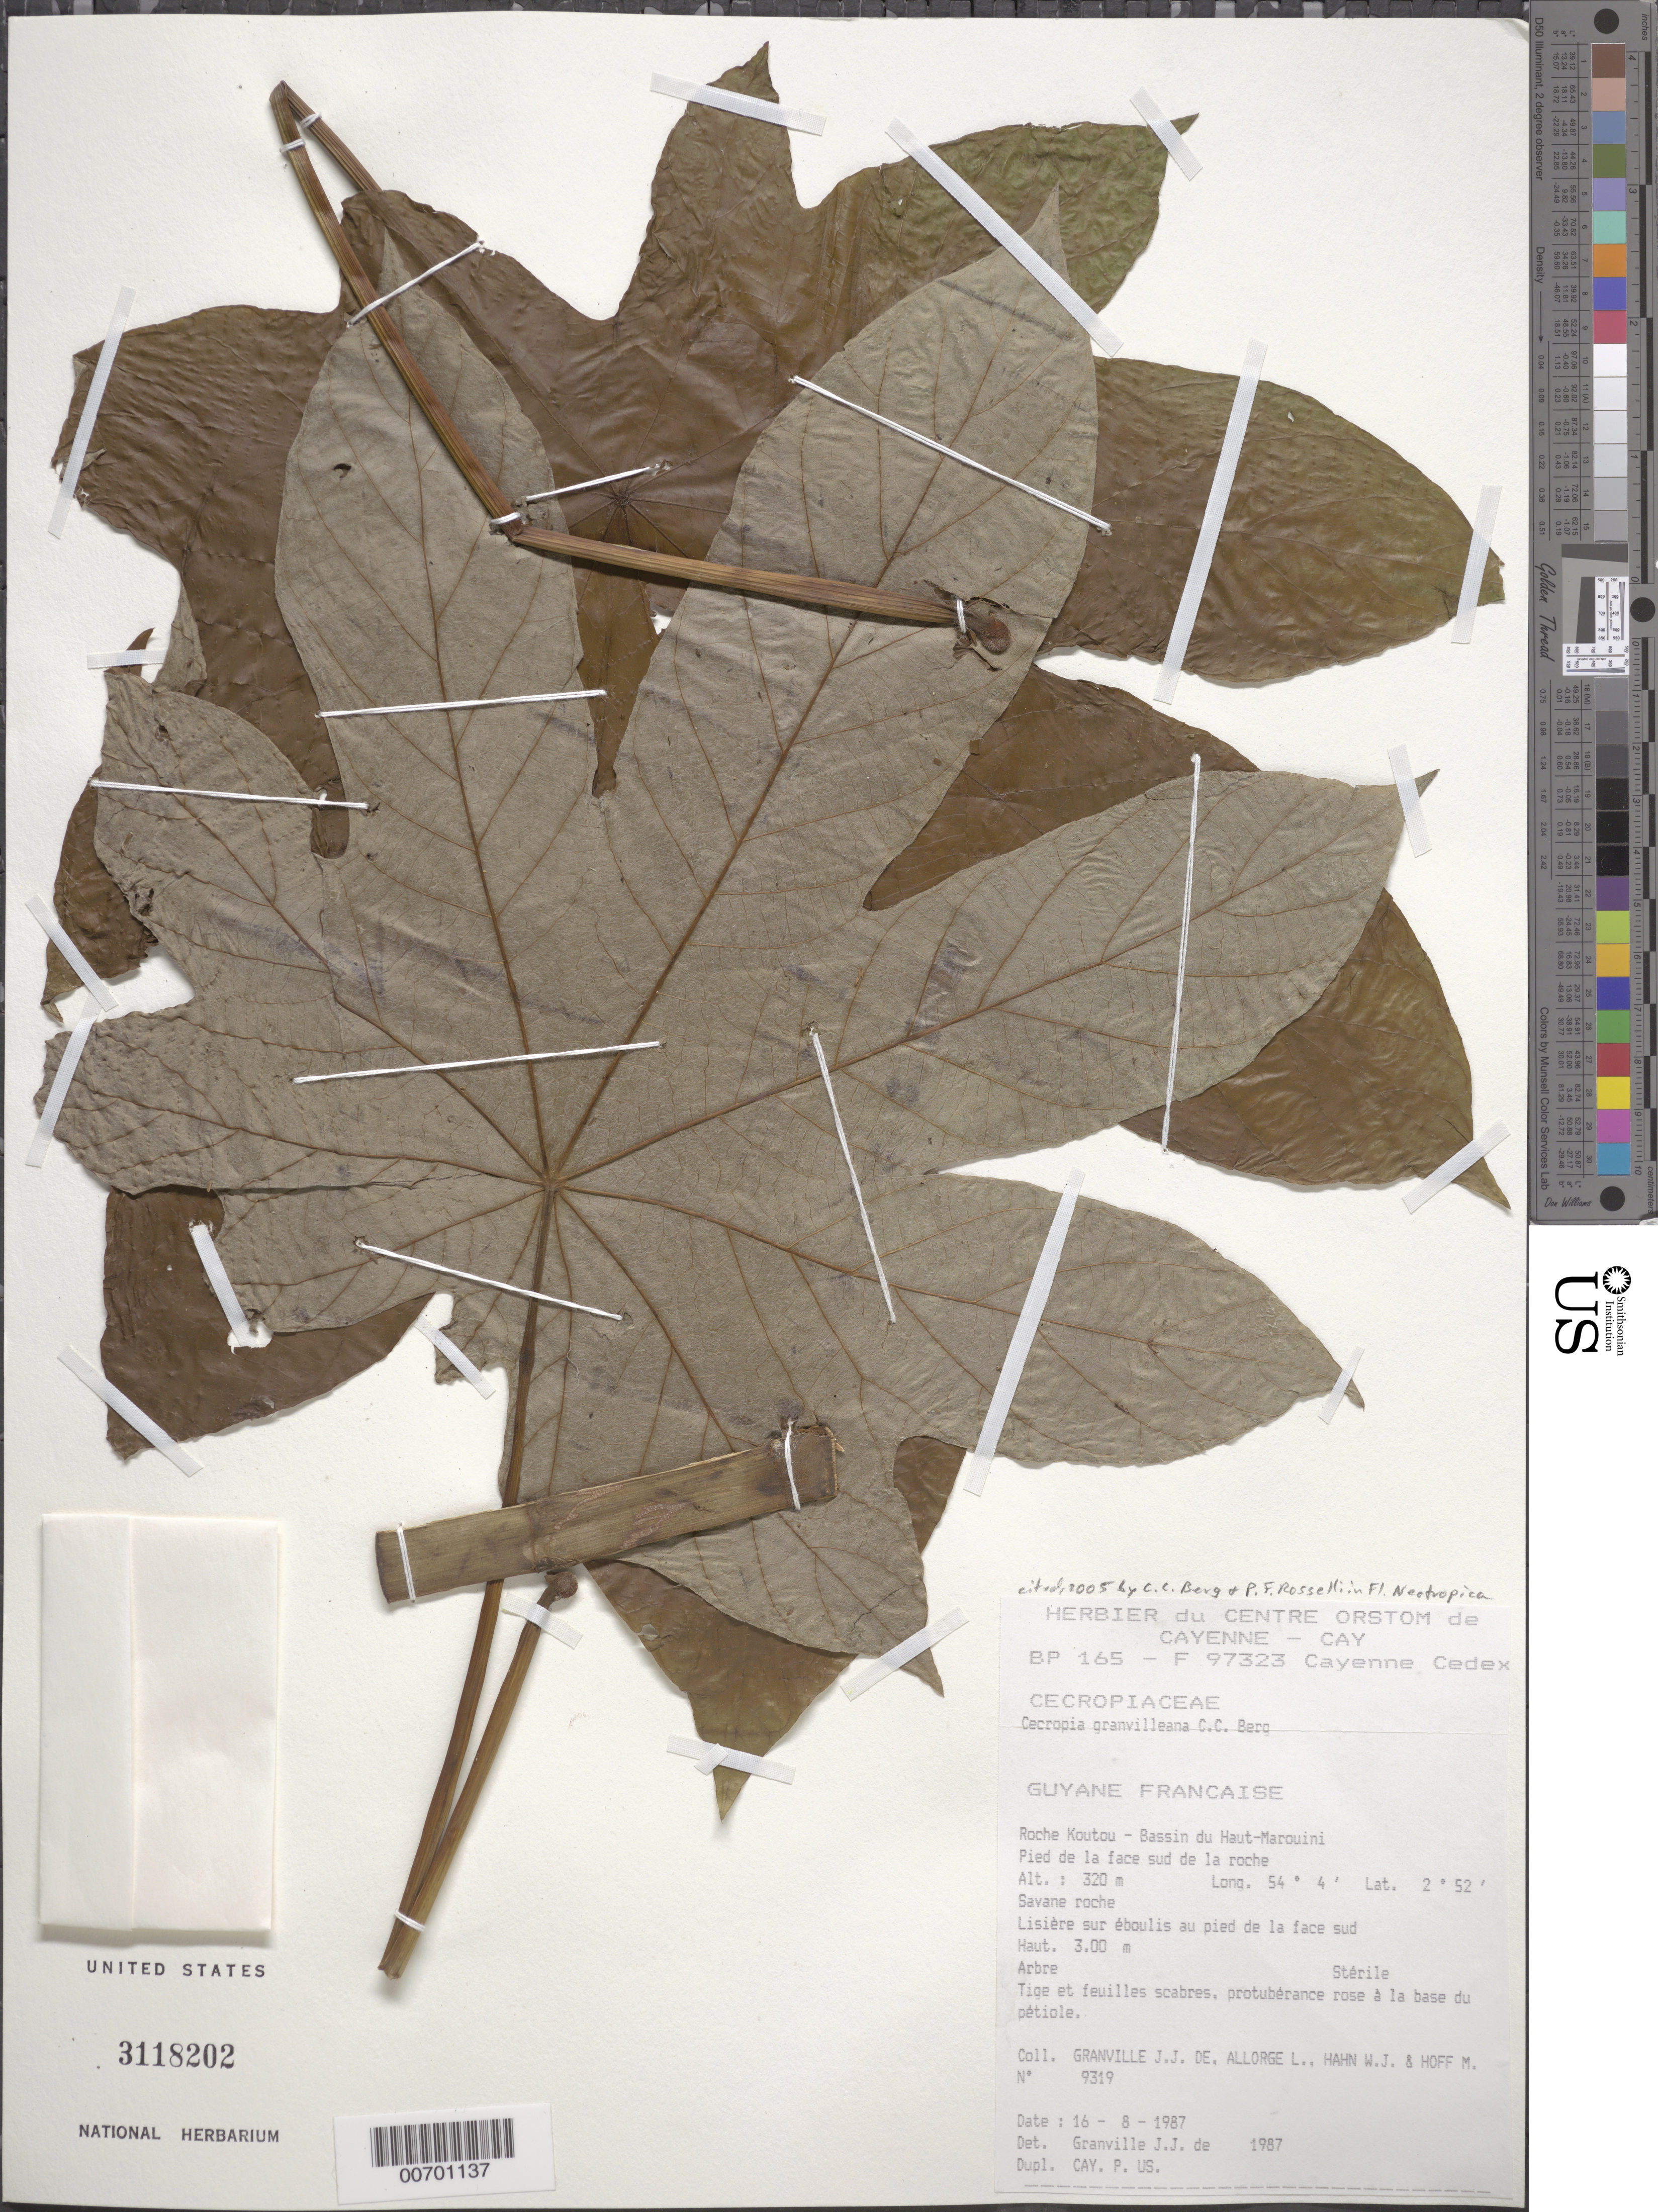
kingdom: Plantae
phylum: Tracheophyta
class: Magnoliopsida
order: Rosales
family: Urticaceae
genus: Cecropia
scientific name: Cecropia granvilleana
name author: C.C. Berg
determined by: Granville, J. J. de, (CAY), Institut de Recherche pour le Developpement (IRD) (FRENCH GUIANA)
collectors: J.-J. de Granville, L. Allorge, W. J. Hahn & M. Hoff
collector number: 9319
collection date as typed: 16-Aug-87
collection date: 1987-08-16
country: French Guiana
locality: Roche Koutou, Bassin du Haut-Marouini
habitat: Savane roche Lisière sur eboulis au pied de la face sud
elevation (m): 320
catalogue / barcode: US 3118202